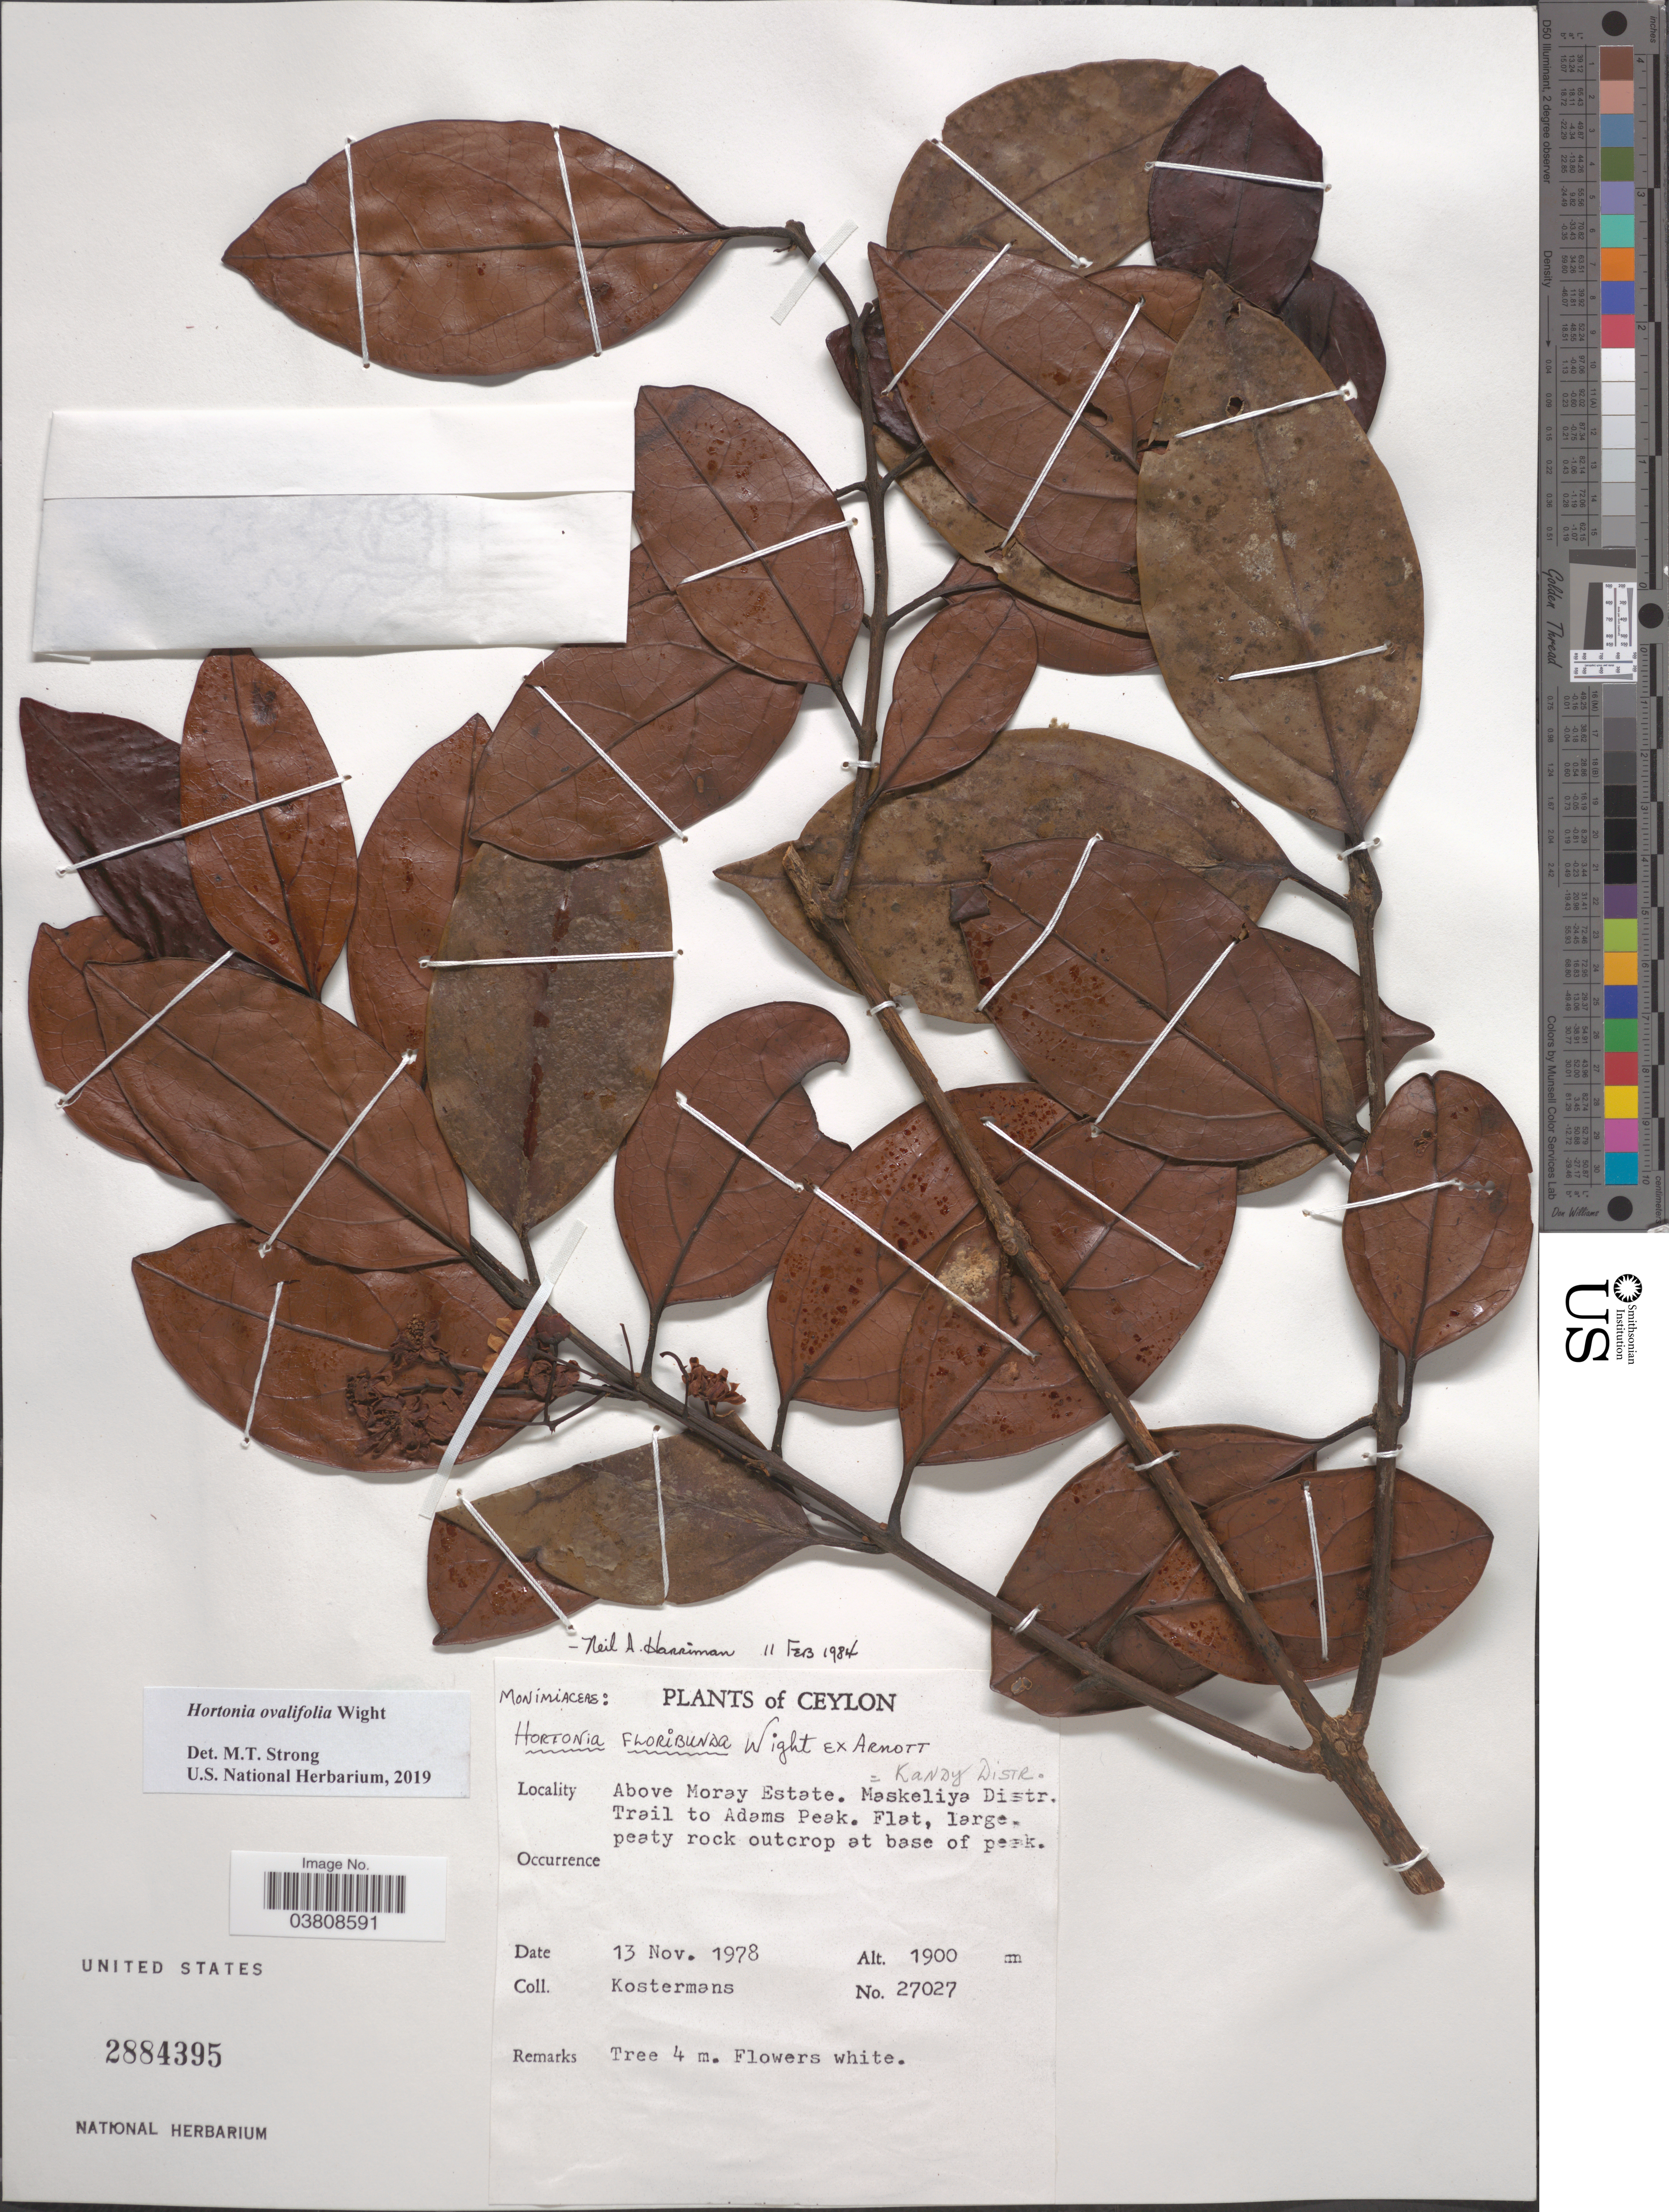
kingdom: Plantae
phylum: Tracheophyta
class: Magnoliopsida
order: Laurales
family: Monimiaceae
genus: Hortonia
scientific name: Hortonia ovalifolia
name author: Wight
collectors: Kostermans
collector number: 27027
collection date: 1978-11-13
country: Sri Lanka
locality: Ceylon. Above Moray Estate. Maskeliya Distr. Trail to Adams Peak. Kandy District.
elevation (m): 1900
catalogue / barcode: US 2884395